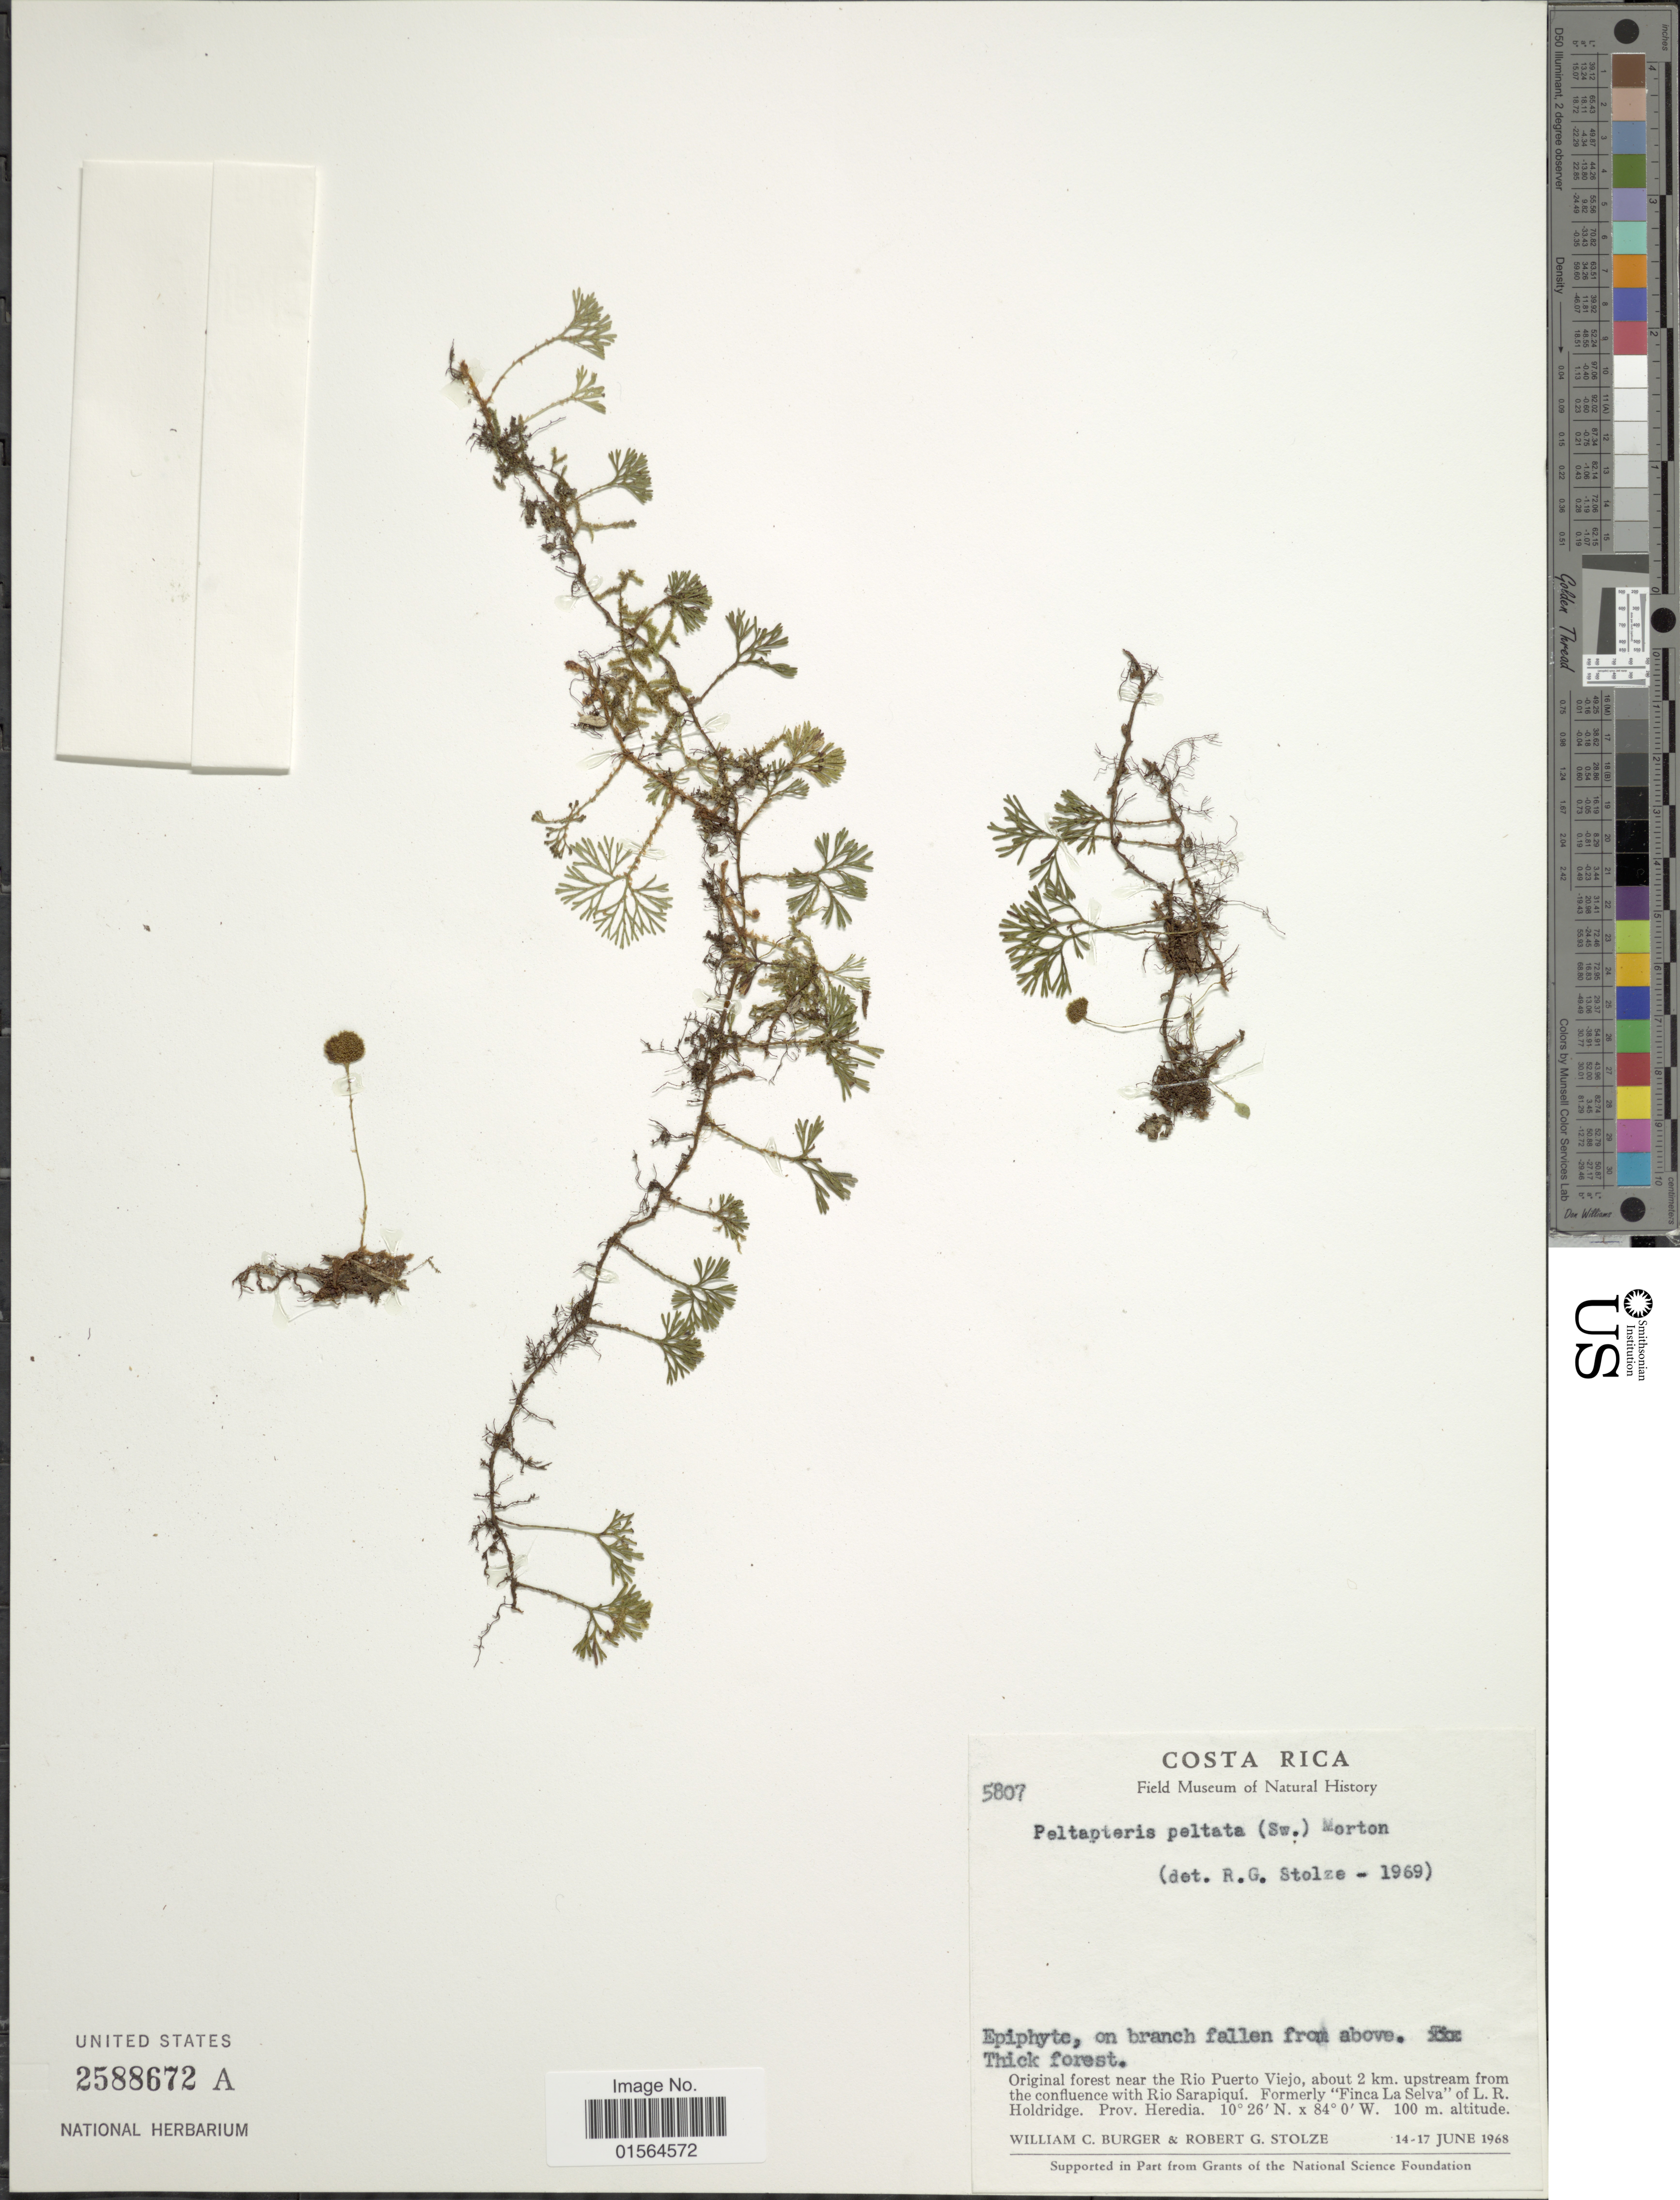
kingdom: Plantae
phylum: Tracheophyta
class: Polypodiopsida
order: Polypodiales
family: Dryopteridaceae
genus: Elaphoglossum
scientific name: Elaphoglossum peltatum f. foeniculaceum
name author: (Hook. & Grev.) Mickel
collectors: W. Burger & R. G. Stolze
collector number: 5807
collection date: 1968-06-14/1968-06-17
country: Costa Rica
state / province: Heredia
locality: Original forest near the Rio Puerto Viejo, about 2 km. upstream from the confluence with Rio Sarapiqui. Formerly "Finca La Selva" of L. R. Holdridge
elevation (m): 100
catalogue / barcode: US 2588672A